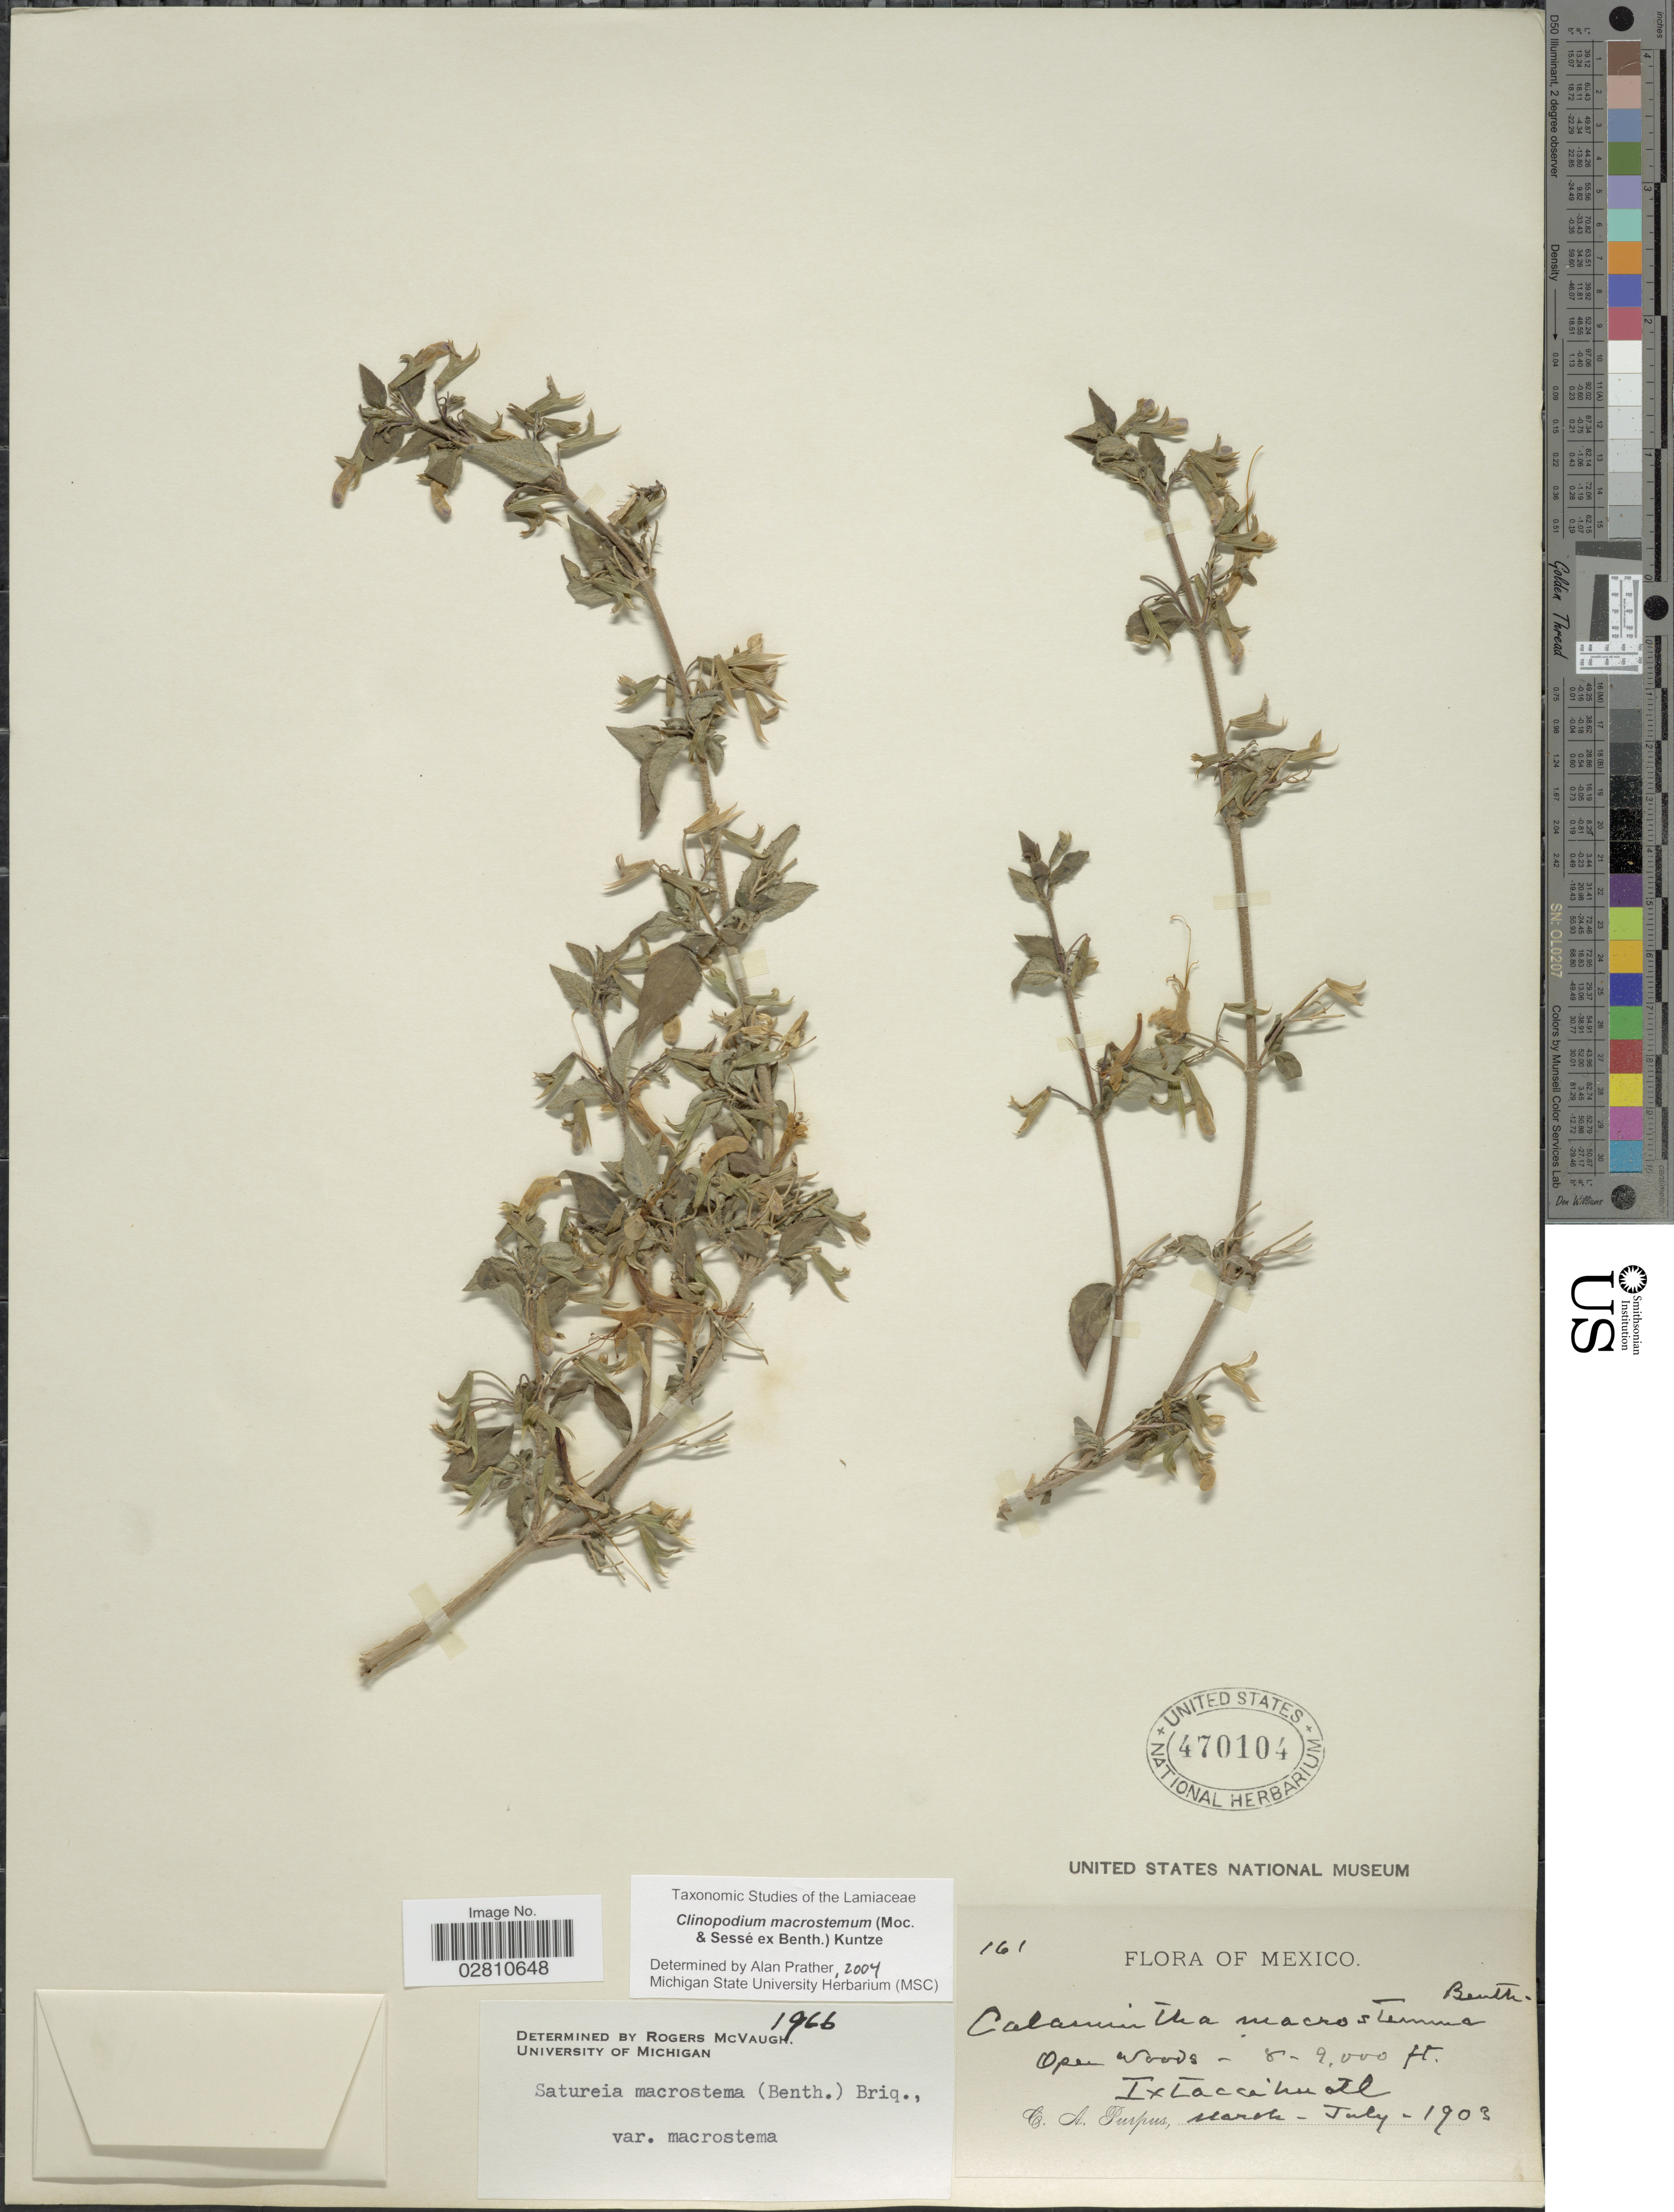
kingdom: Plantae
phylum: Tracheophyta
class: Magnoliopsida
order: Lamiales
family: Lamiaceae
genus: Clinopodium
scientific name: Clinopodium macrostemum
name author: (Moc. & Sessé ex Benth.) Kuntze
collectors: C. A. Purpus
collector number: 161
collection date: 1903-03/1903-07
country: Mexico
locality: Ixtaccihuatl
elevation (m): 2438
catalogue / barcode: US 470104